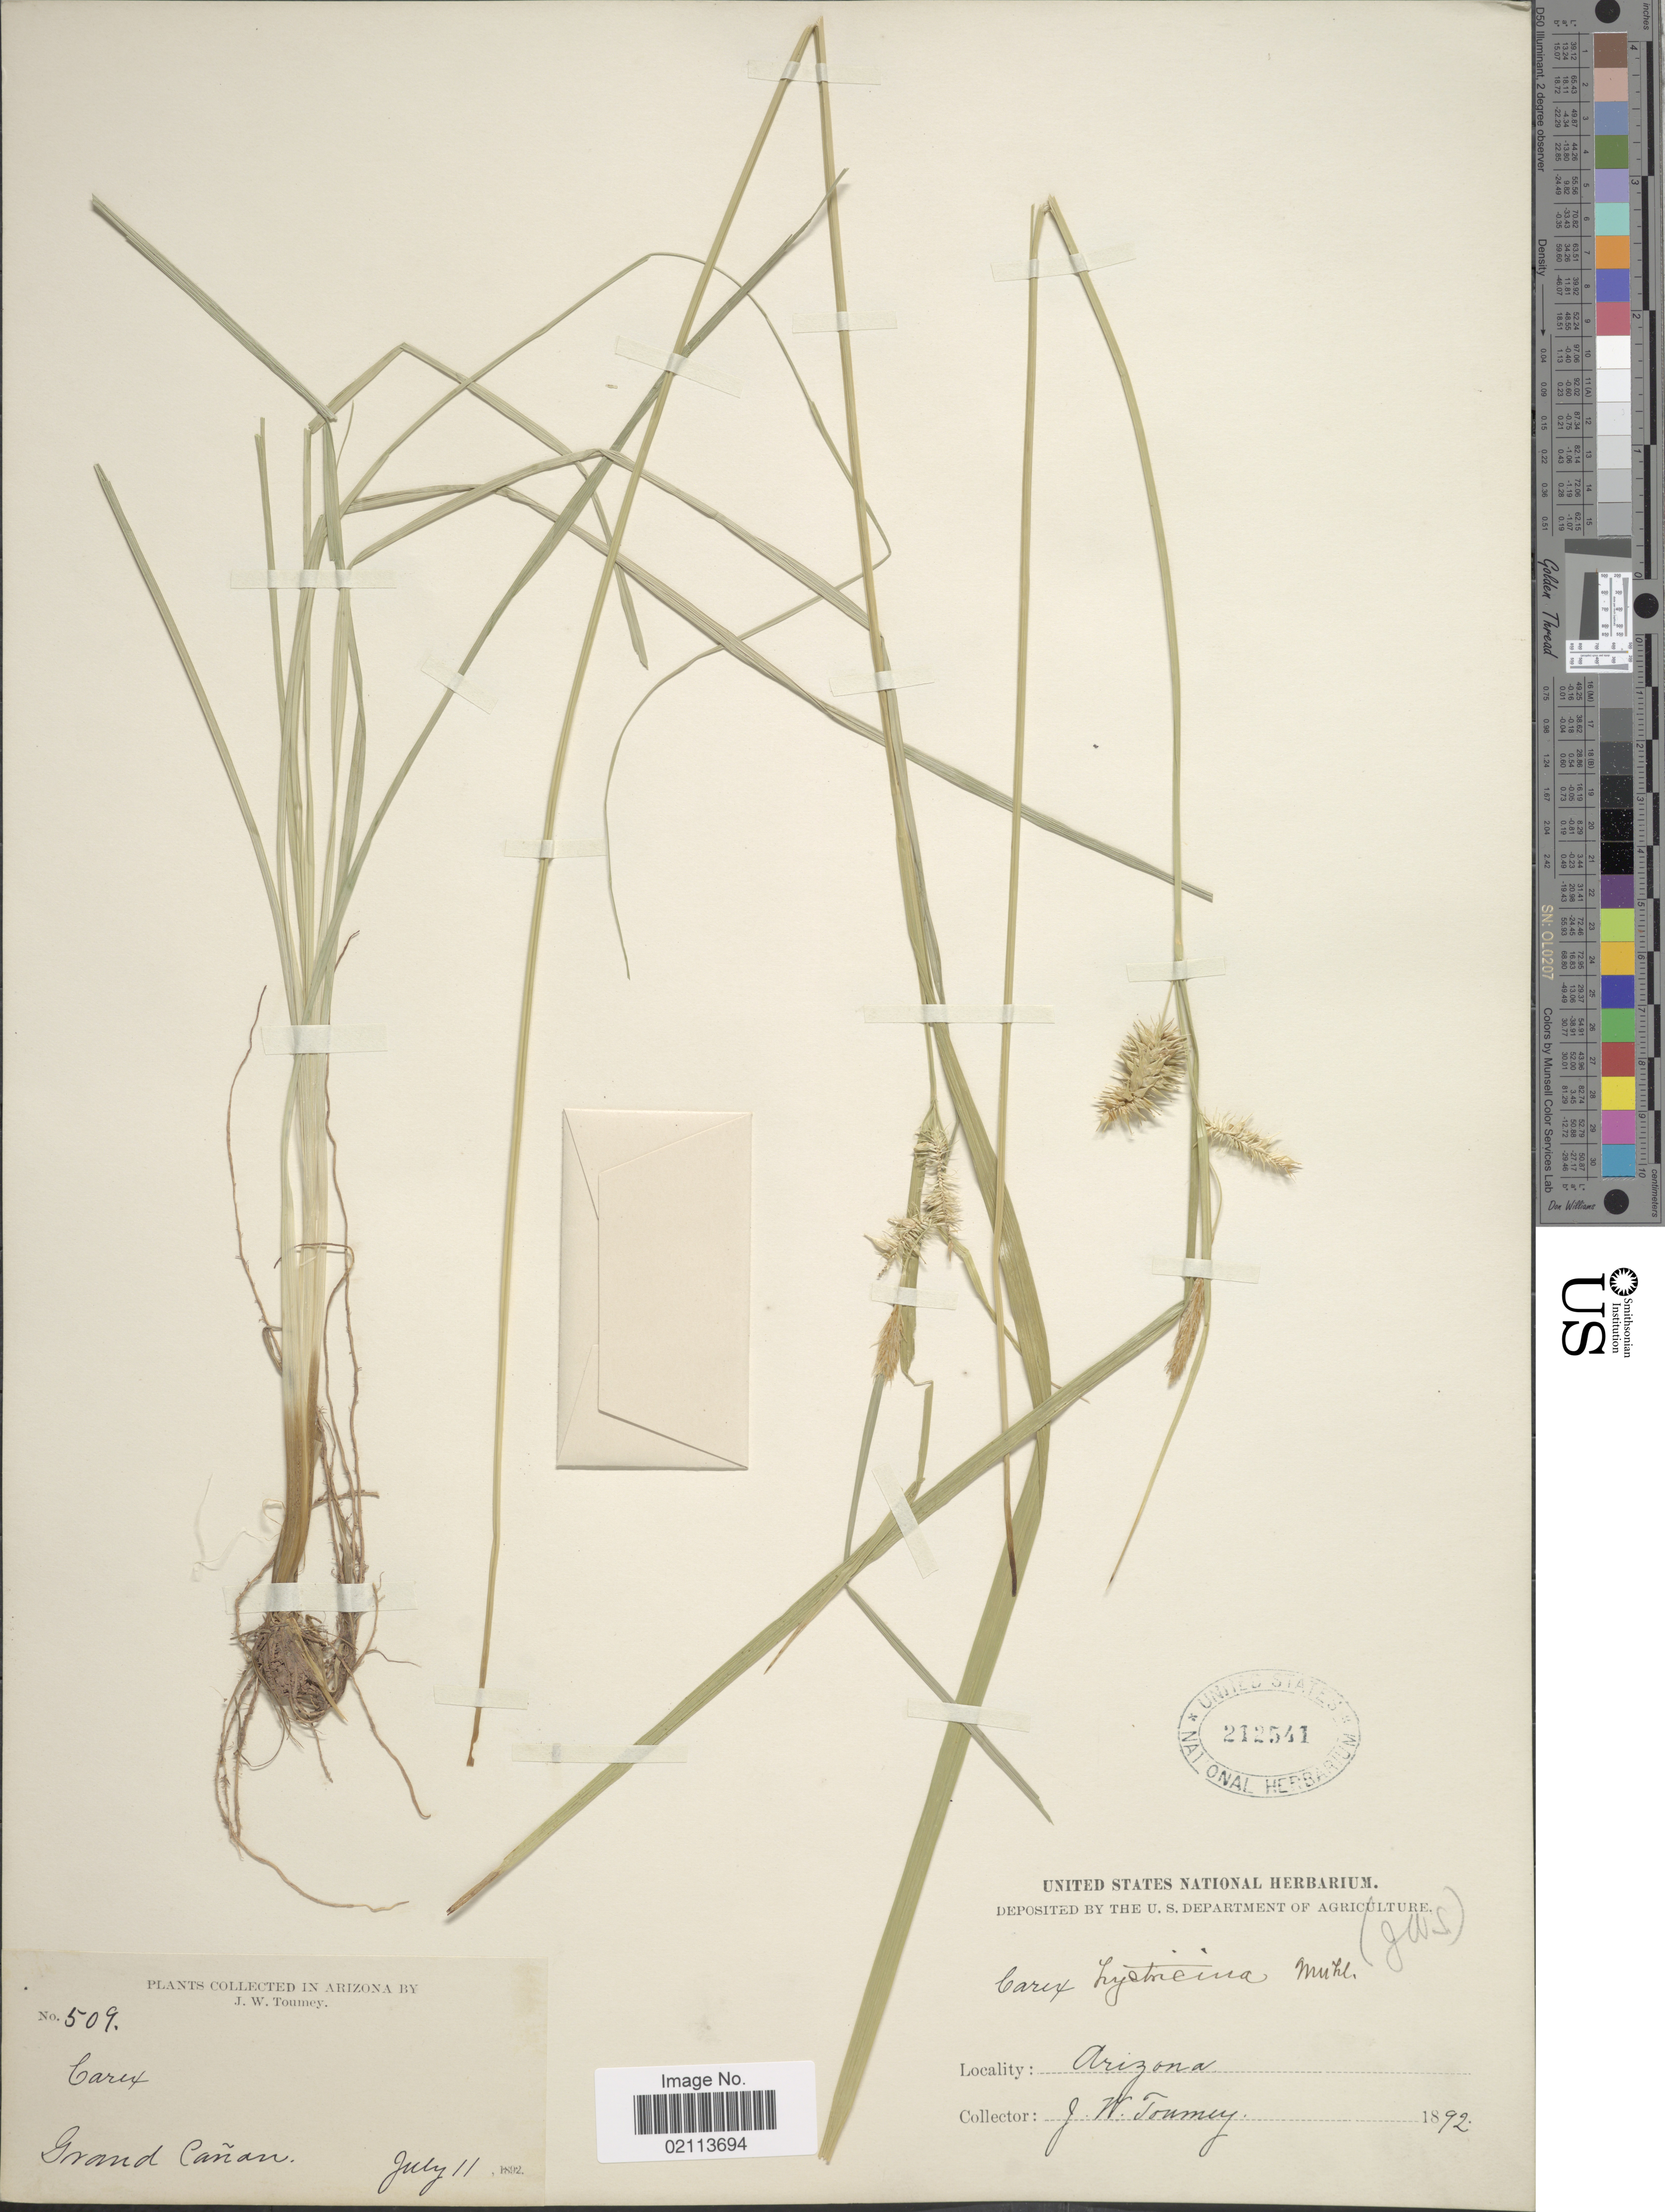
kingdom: Plantae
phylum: Tracheophyta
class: Liliopsida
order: Poales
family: Cyperaceae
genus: Carex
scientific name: Carex hystericina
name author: Muhl. ex Willd.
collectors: J. W. Toumey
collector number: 509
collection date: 1892-07-11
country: United States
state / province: Arizona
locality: Grand Canon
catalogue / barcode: US 212541